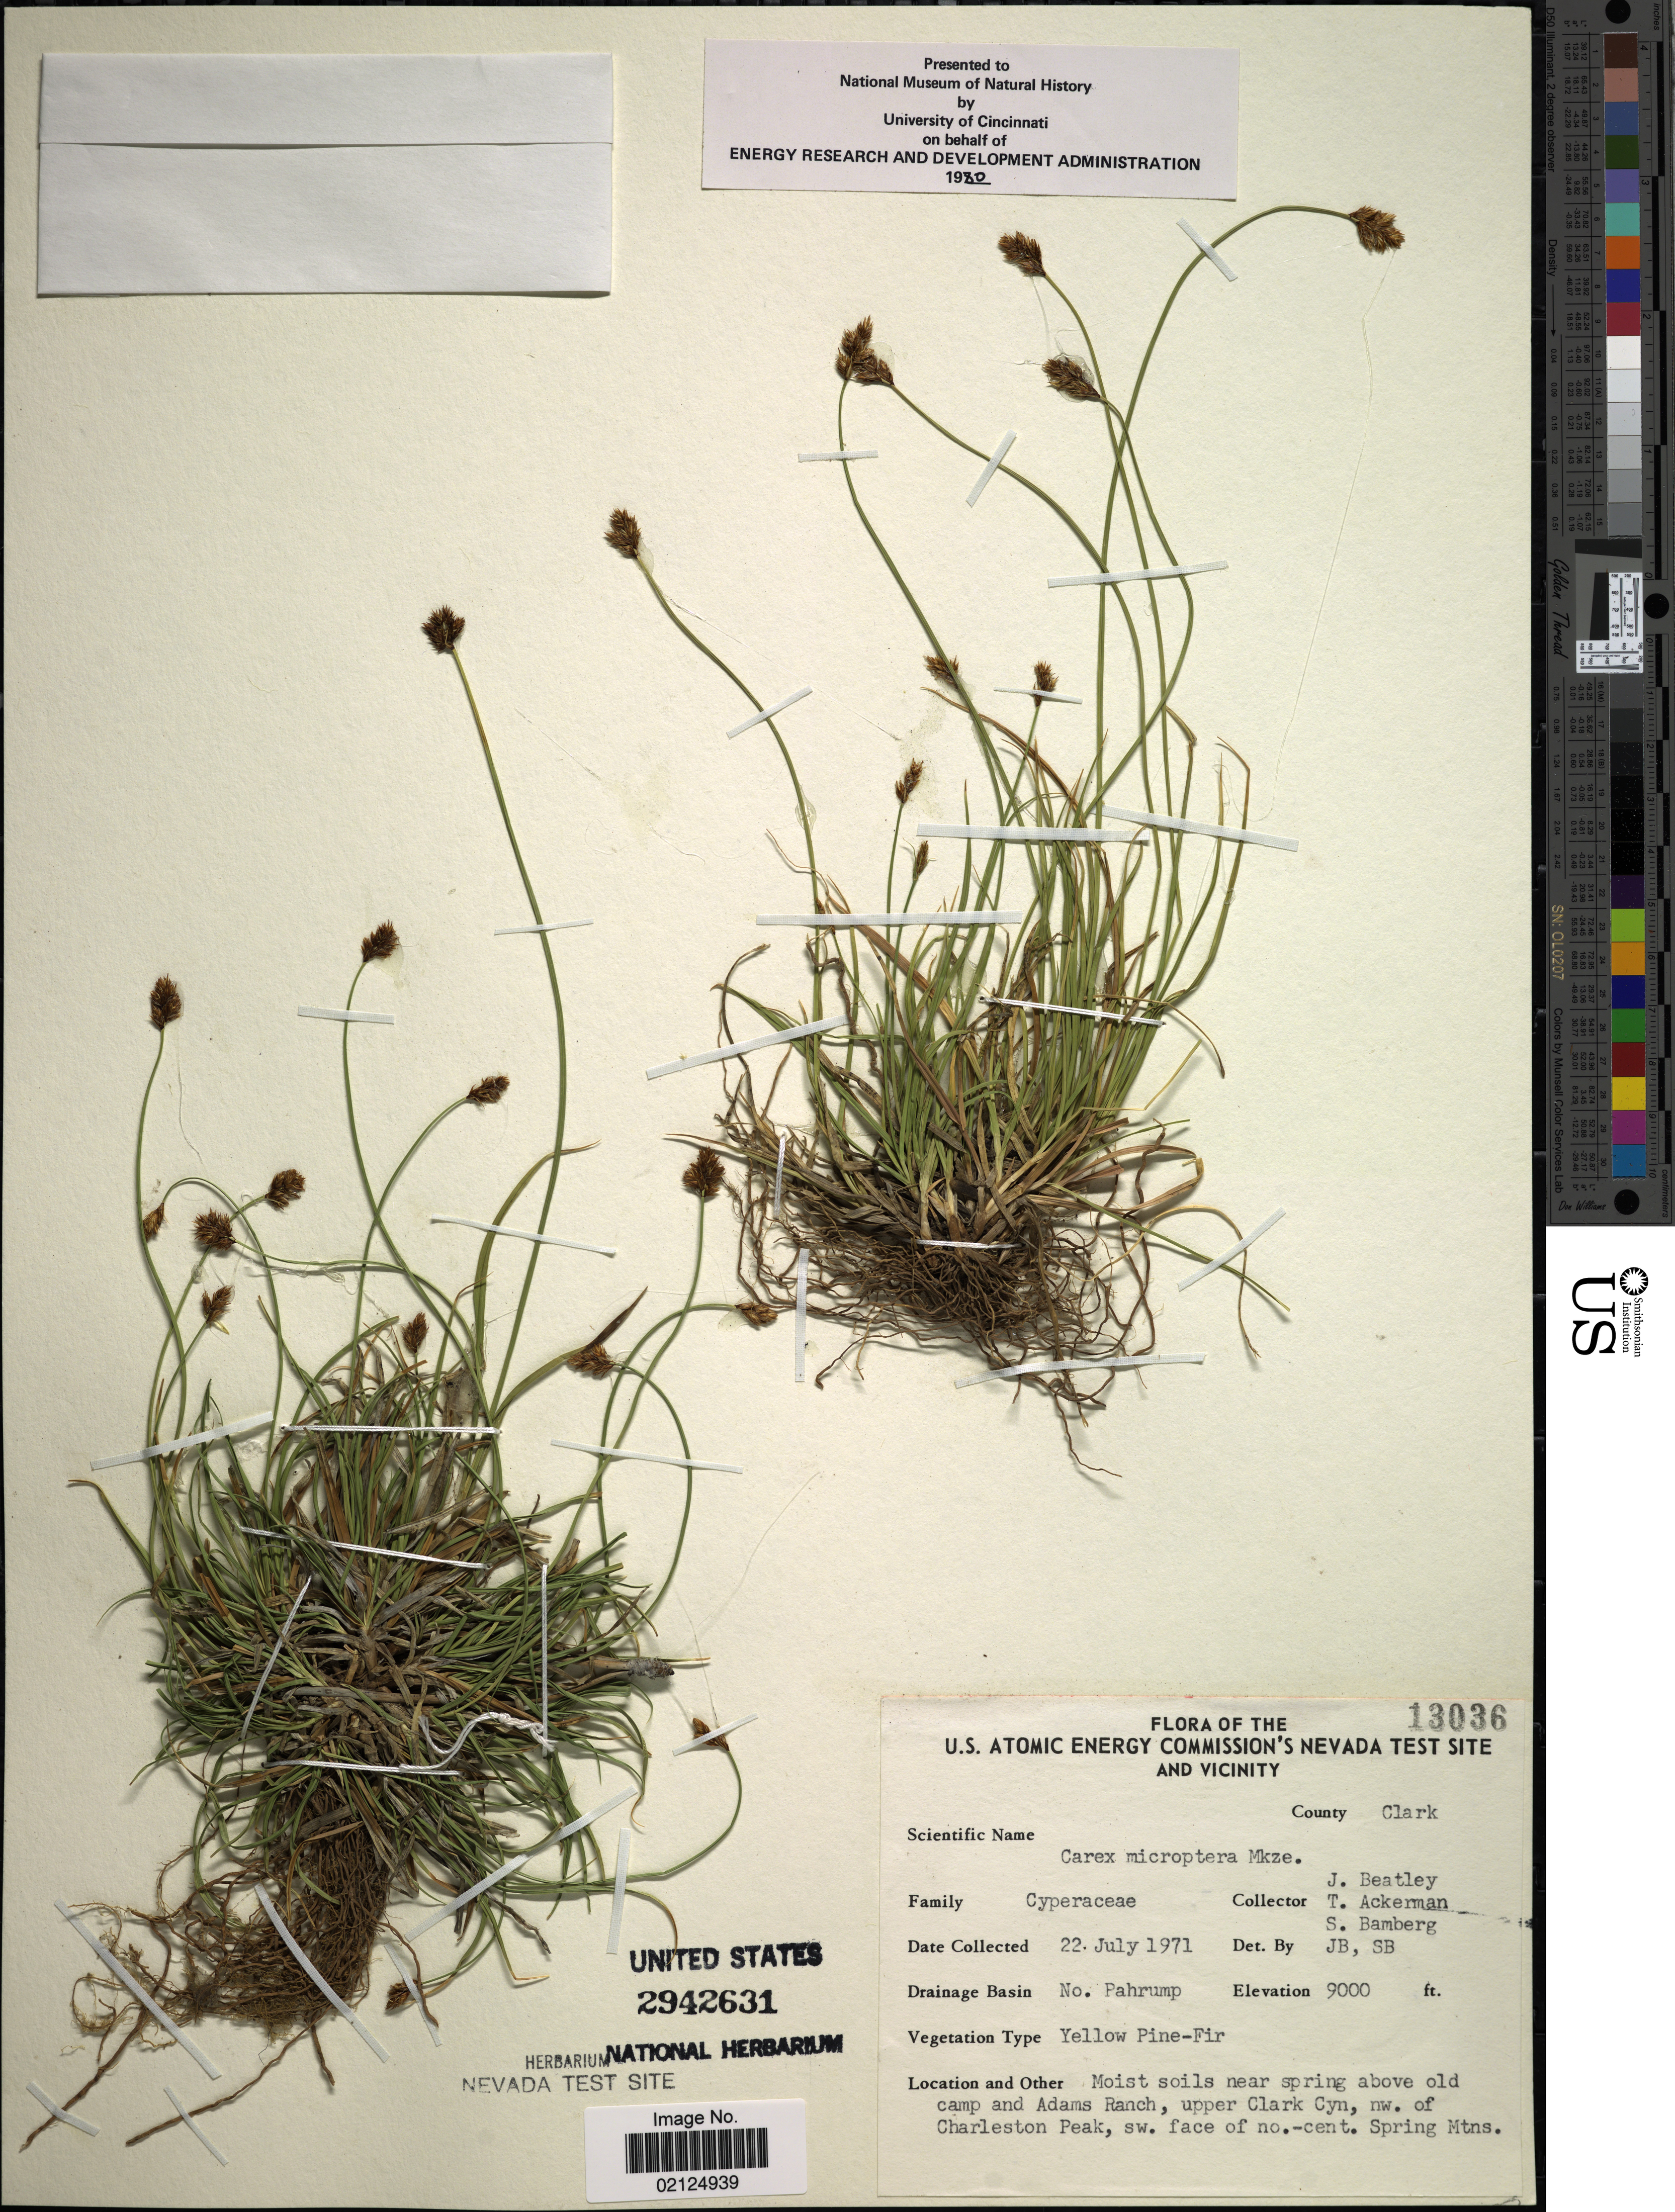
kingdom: Plantae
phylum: Tracheophyta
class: Liliopsida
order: Poales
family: Cyperaceae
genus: Carex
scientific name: Carex microptera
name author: Mack.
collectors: J. C. Beatley, T. Ackerman & S. Bamberg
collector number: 13036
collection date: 1971-07-22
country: United States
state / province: Nevada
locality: U. S. Atomic Commission's Nevada Test Site and Vicinity. County Clark, No. Pahrump, above old camp and Adams Ranch, upper Clark Cyn, nw. of Charleston Peak, sw. face of no.-cent. Spring Mtns.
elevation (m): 2743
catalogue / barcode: US 2942631